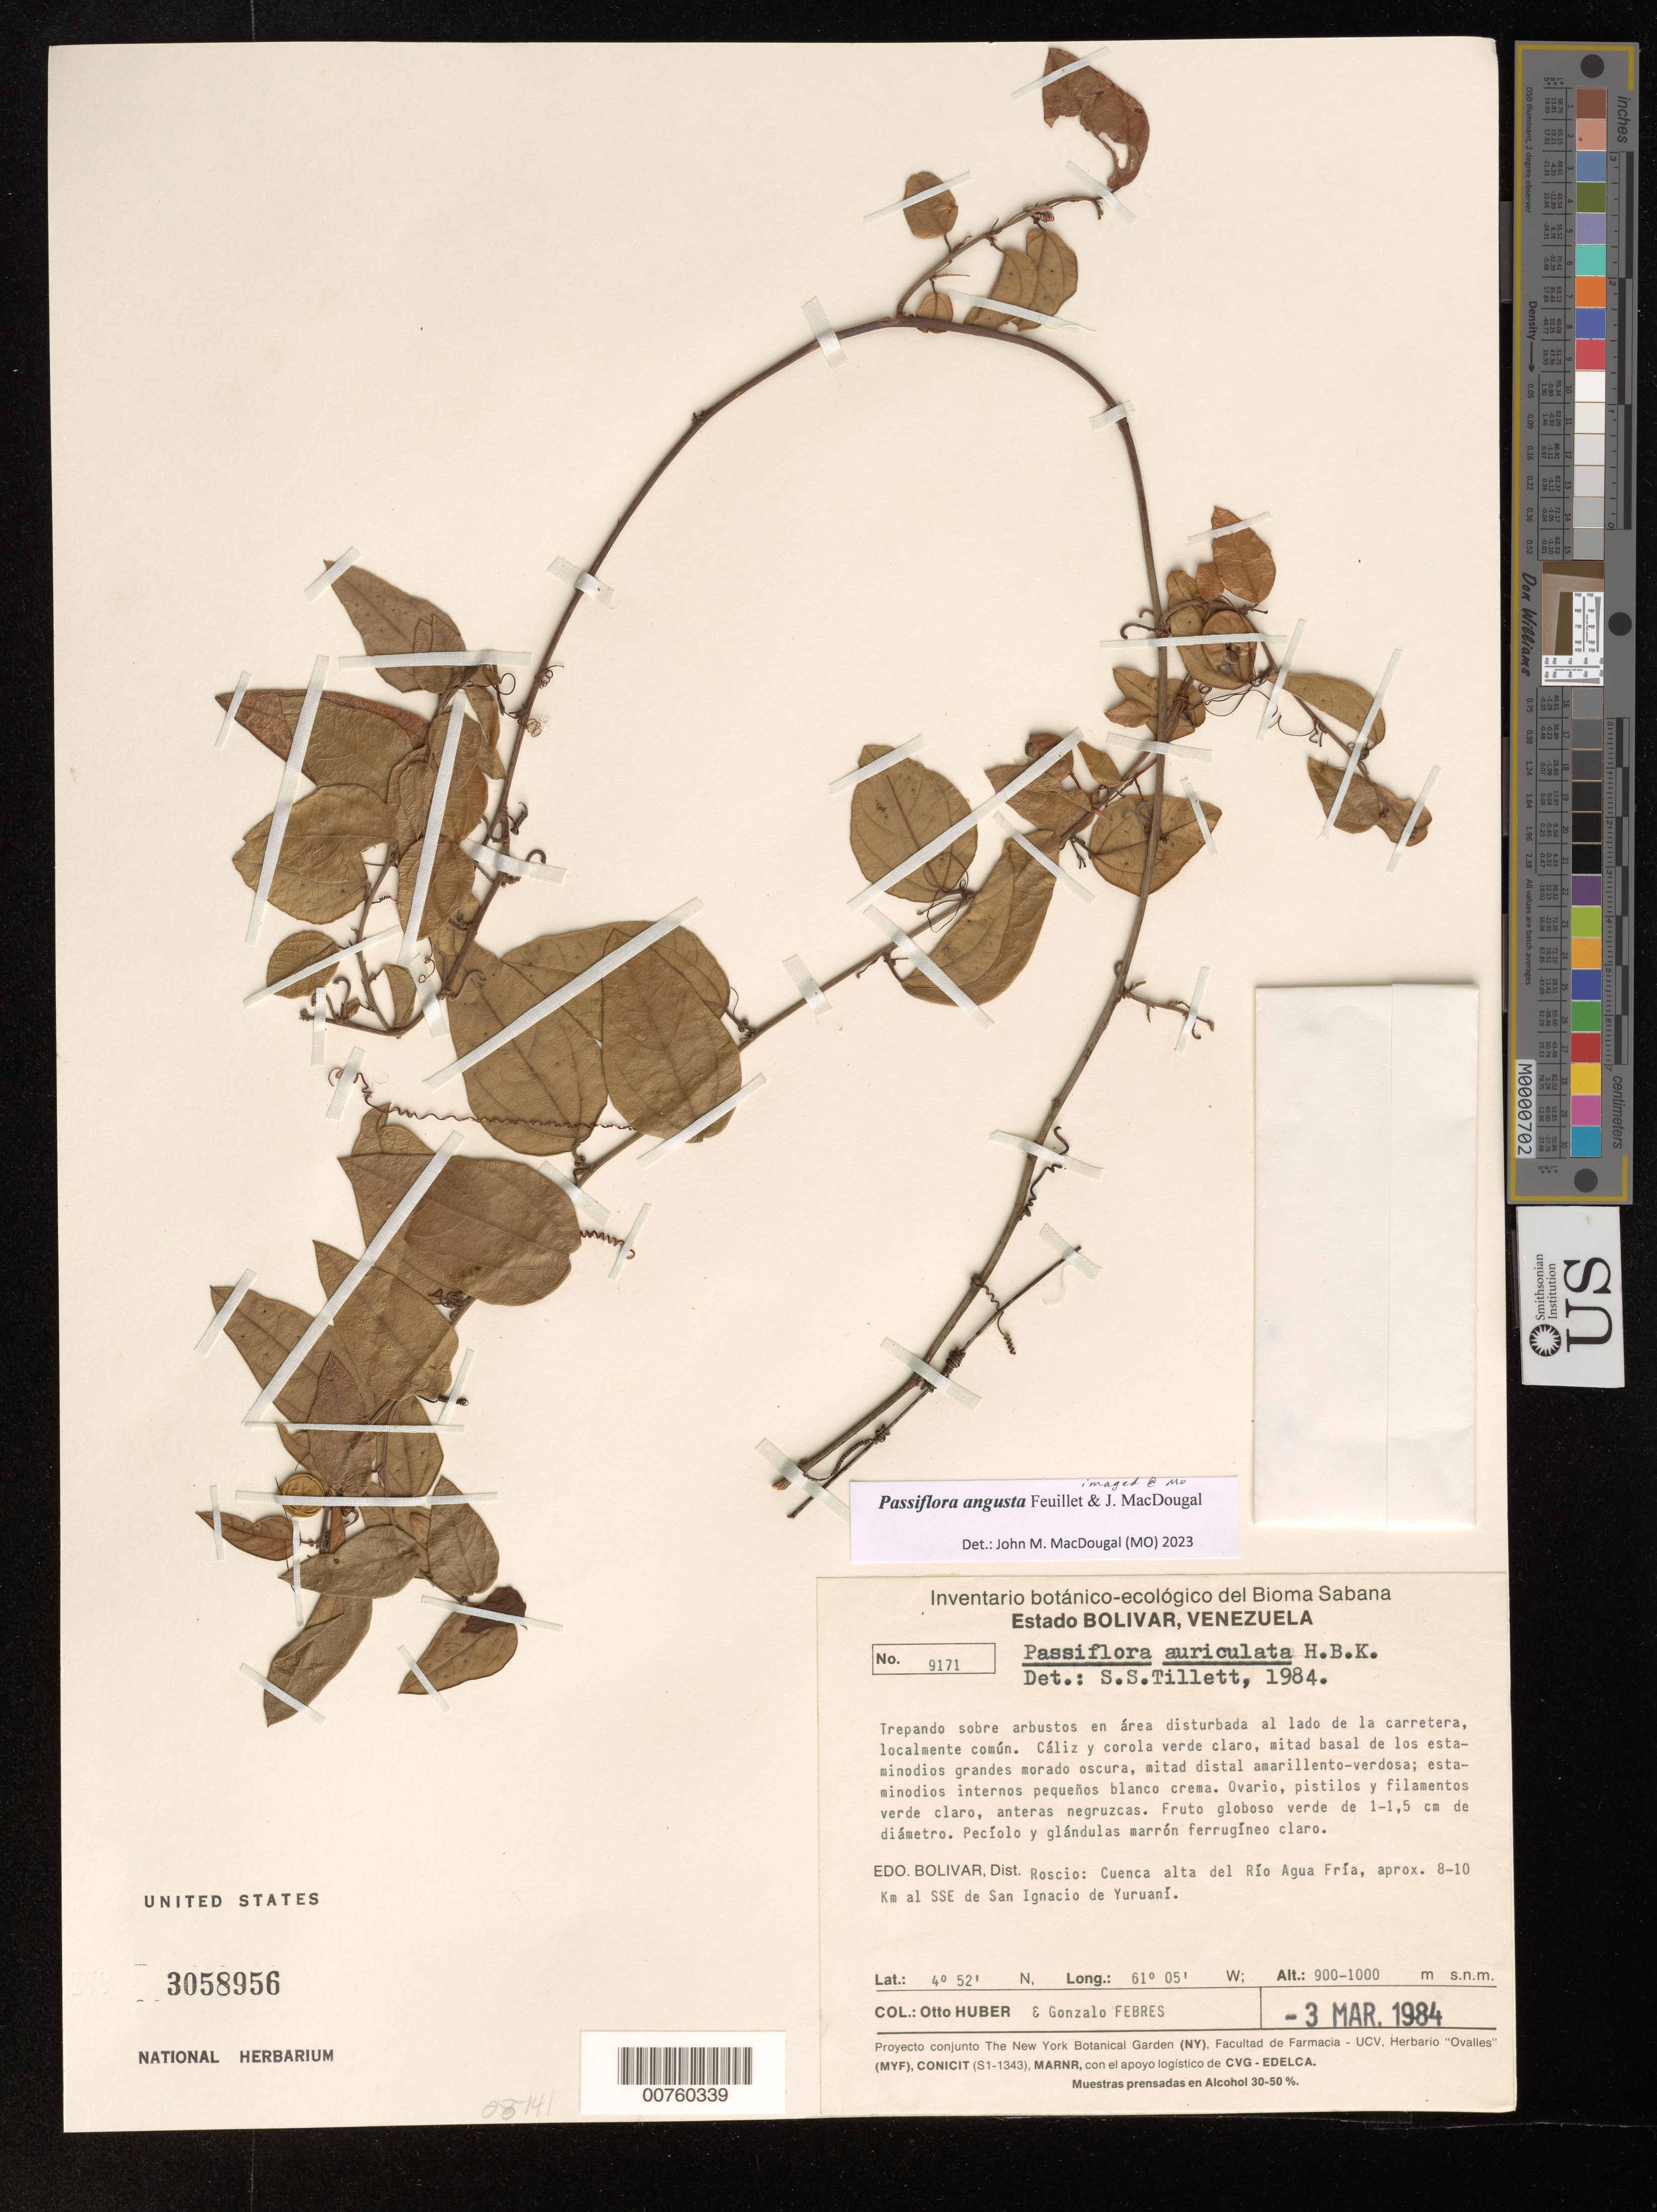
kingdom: Plantae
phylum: Tracheophyta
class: Magnoliopsida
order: Malpighiales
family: Passifloraceae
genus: Passiflora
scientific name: Passiflora angusta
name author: Feuillet & J.M. MacDougal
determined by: MacDougal, John M.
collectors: O. Huber & G. Febres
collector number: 9171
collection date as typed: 3-Mar-84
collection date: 1984-03-03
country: Venezuela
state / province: Bolívar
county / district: Roscio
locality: Río Agua Fria, 8-10 km SSE of San Ignacio de Yuruani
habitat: Disturbed area along road; on shrubs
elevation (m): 900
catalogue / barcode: US 3058956